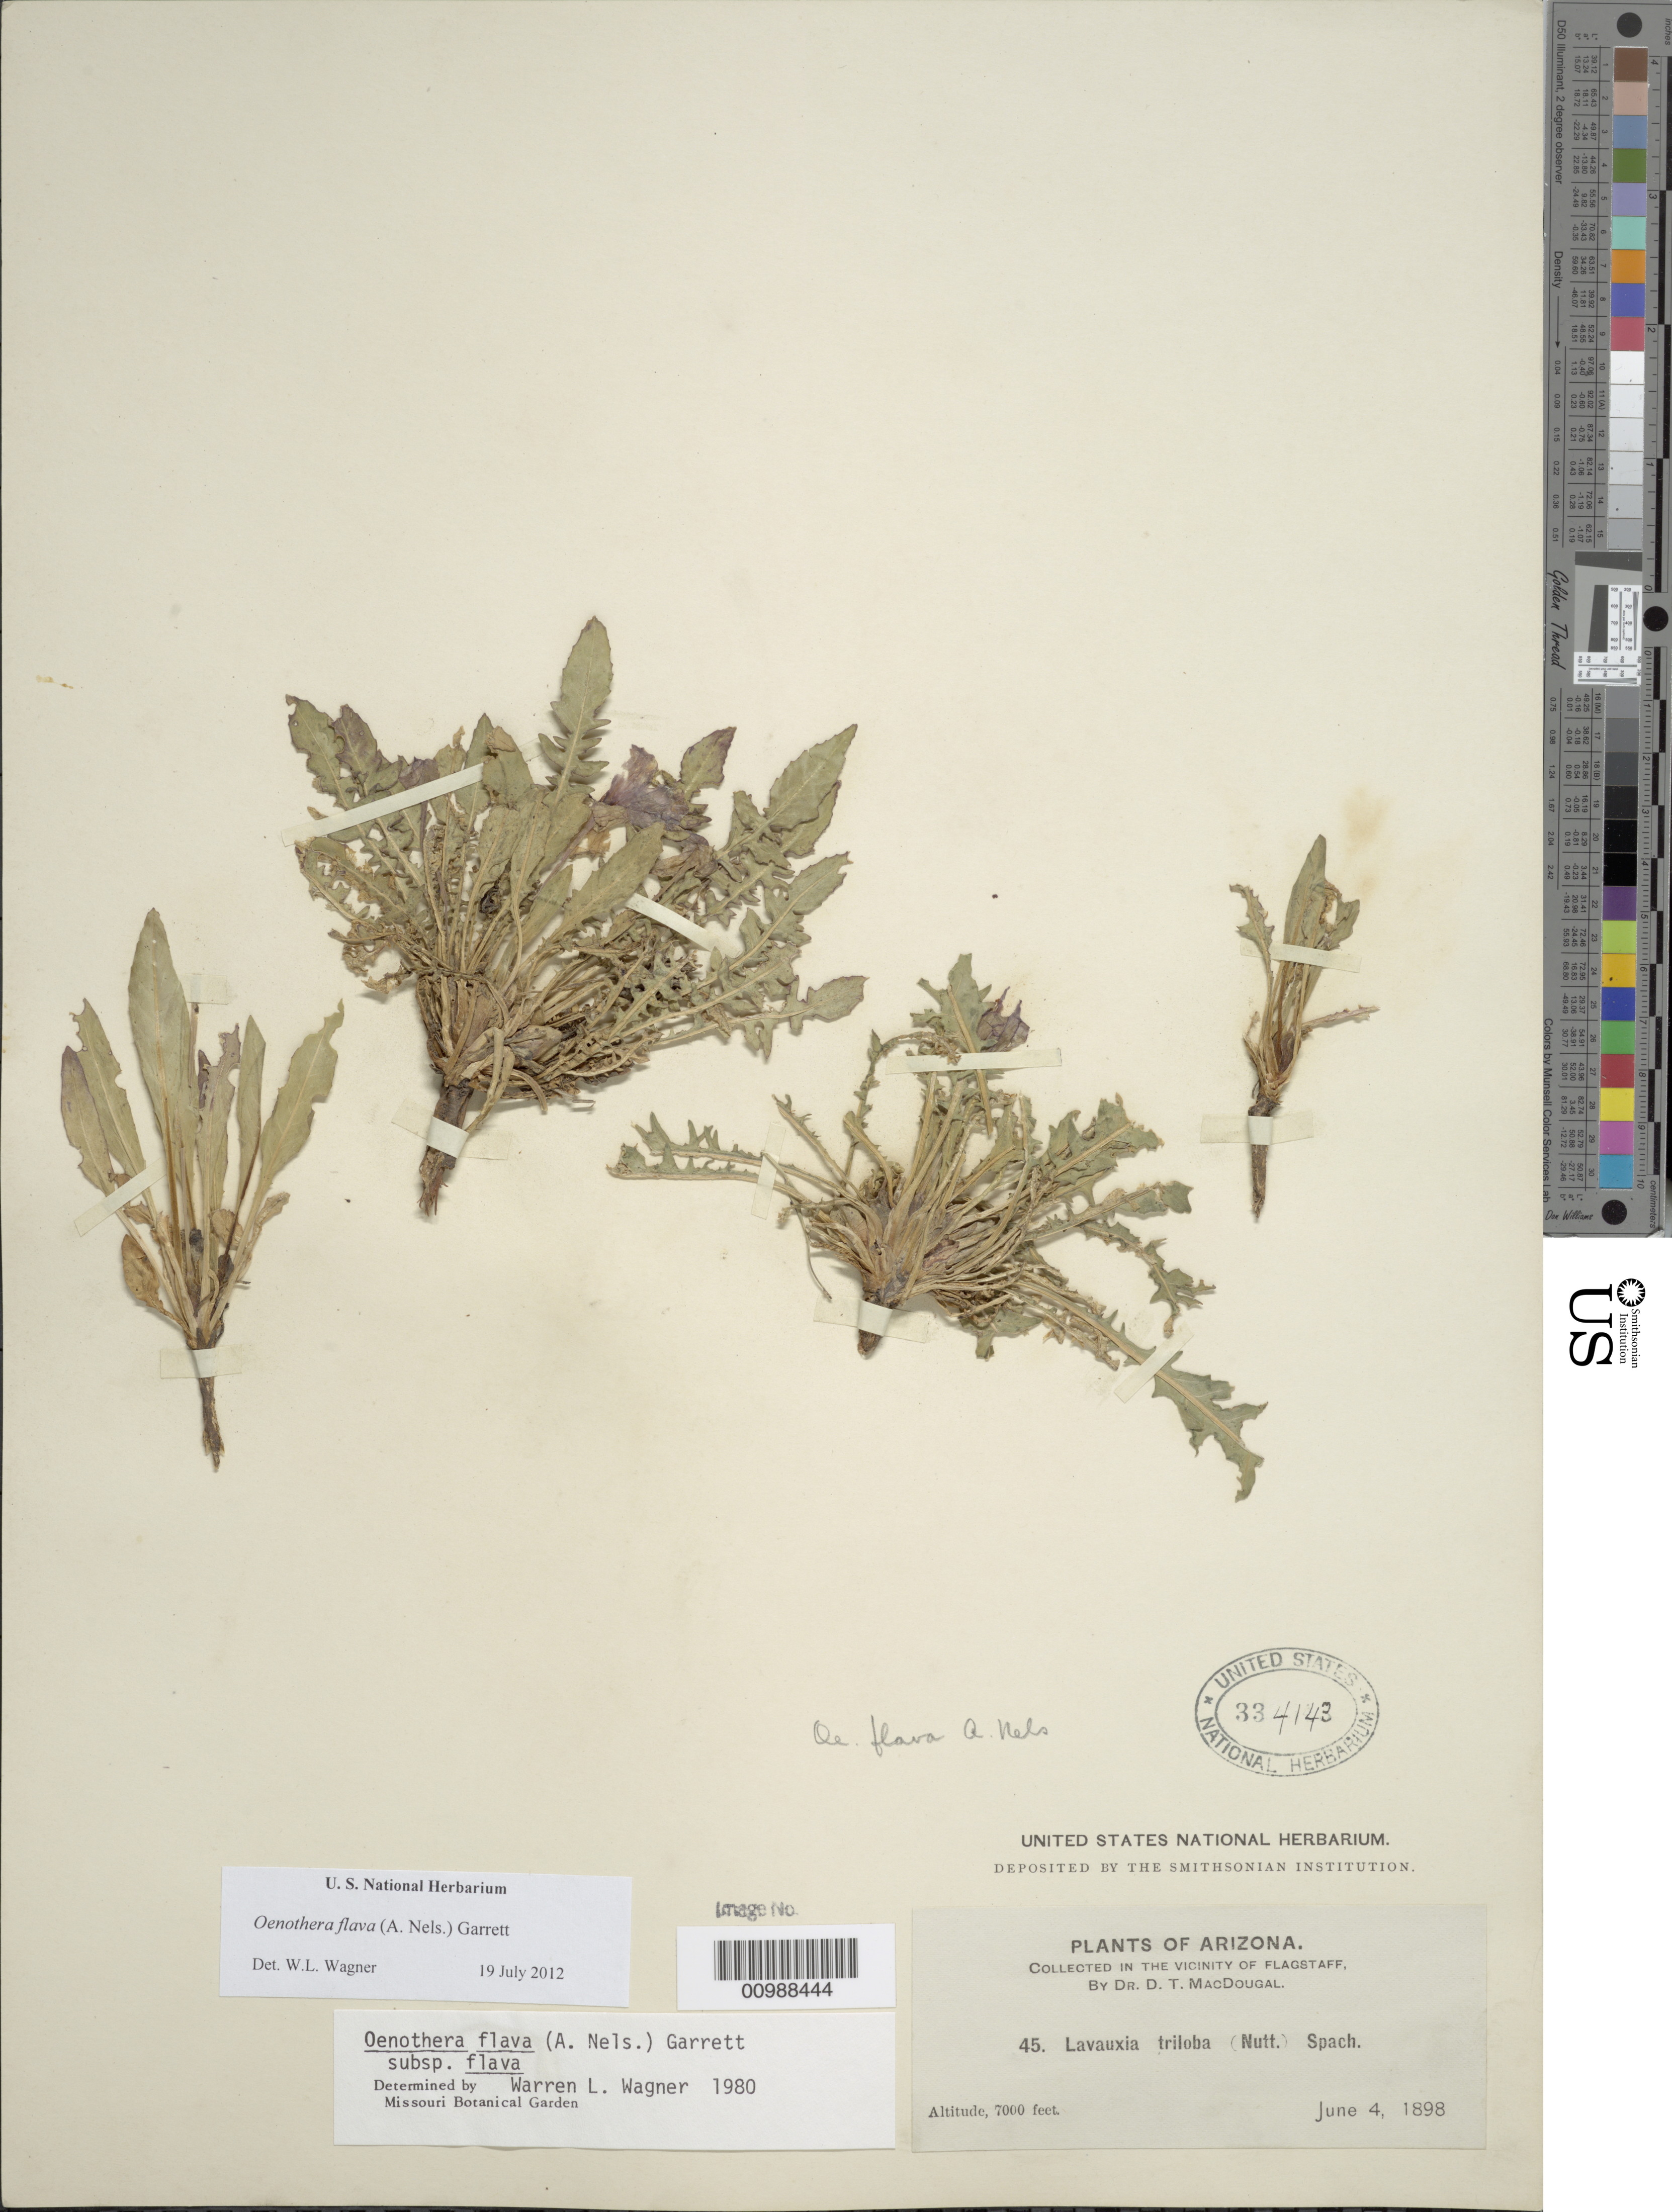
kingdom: Plantae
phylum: Tracheophyta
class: Magnoliopsida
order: Myrtales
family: Onagraceae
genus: Oenothera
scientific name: Oenothera flava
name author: (A. Nelson) Garrett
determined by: Wagner, W. L., (BOT), Smithsonian Institution - National Museum of Natural History (UNITED STATES)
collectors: D. T. MacDougal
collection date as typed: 04 Jun 1898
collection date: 1898-06-04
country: United States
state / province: Arizona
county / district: Coconino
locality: Flagstaff.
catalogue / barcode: US 334143